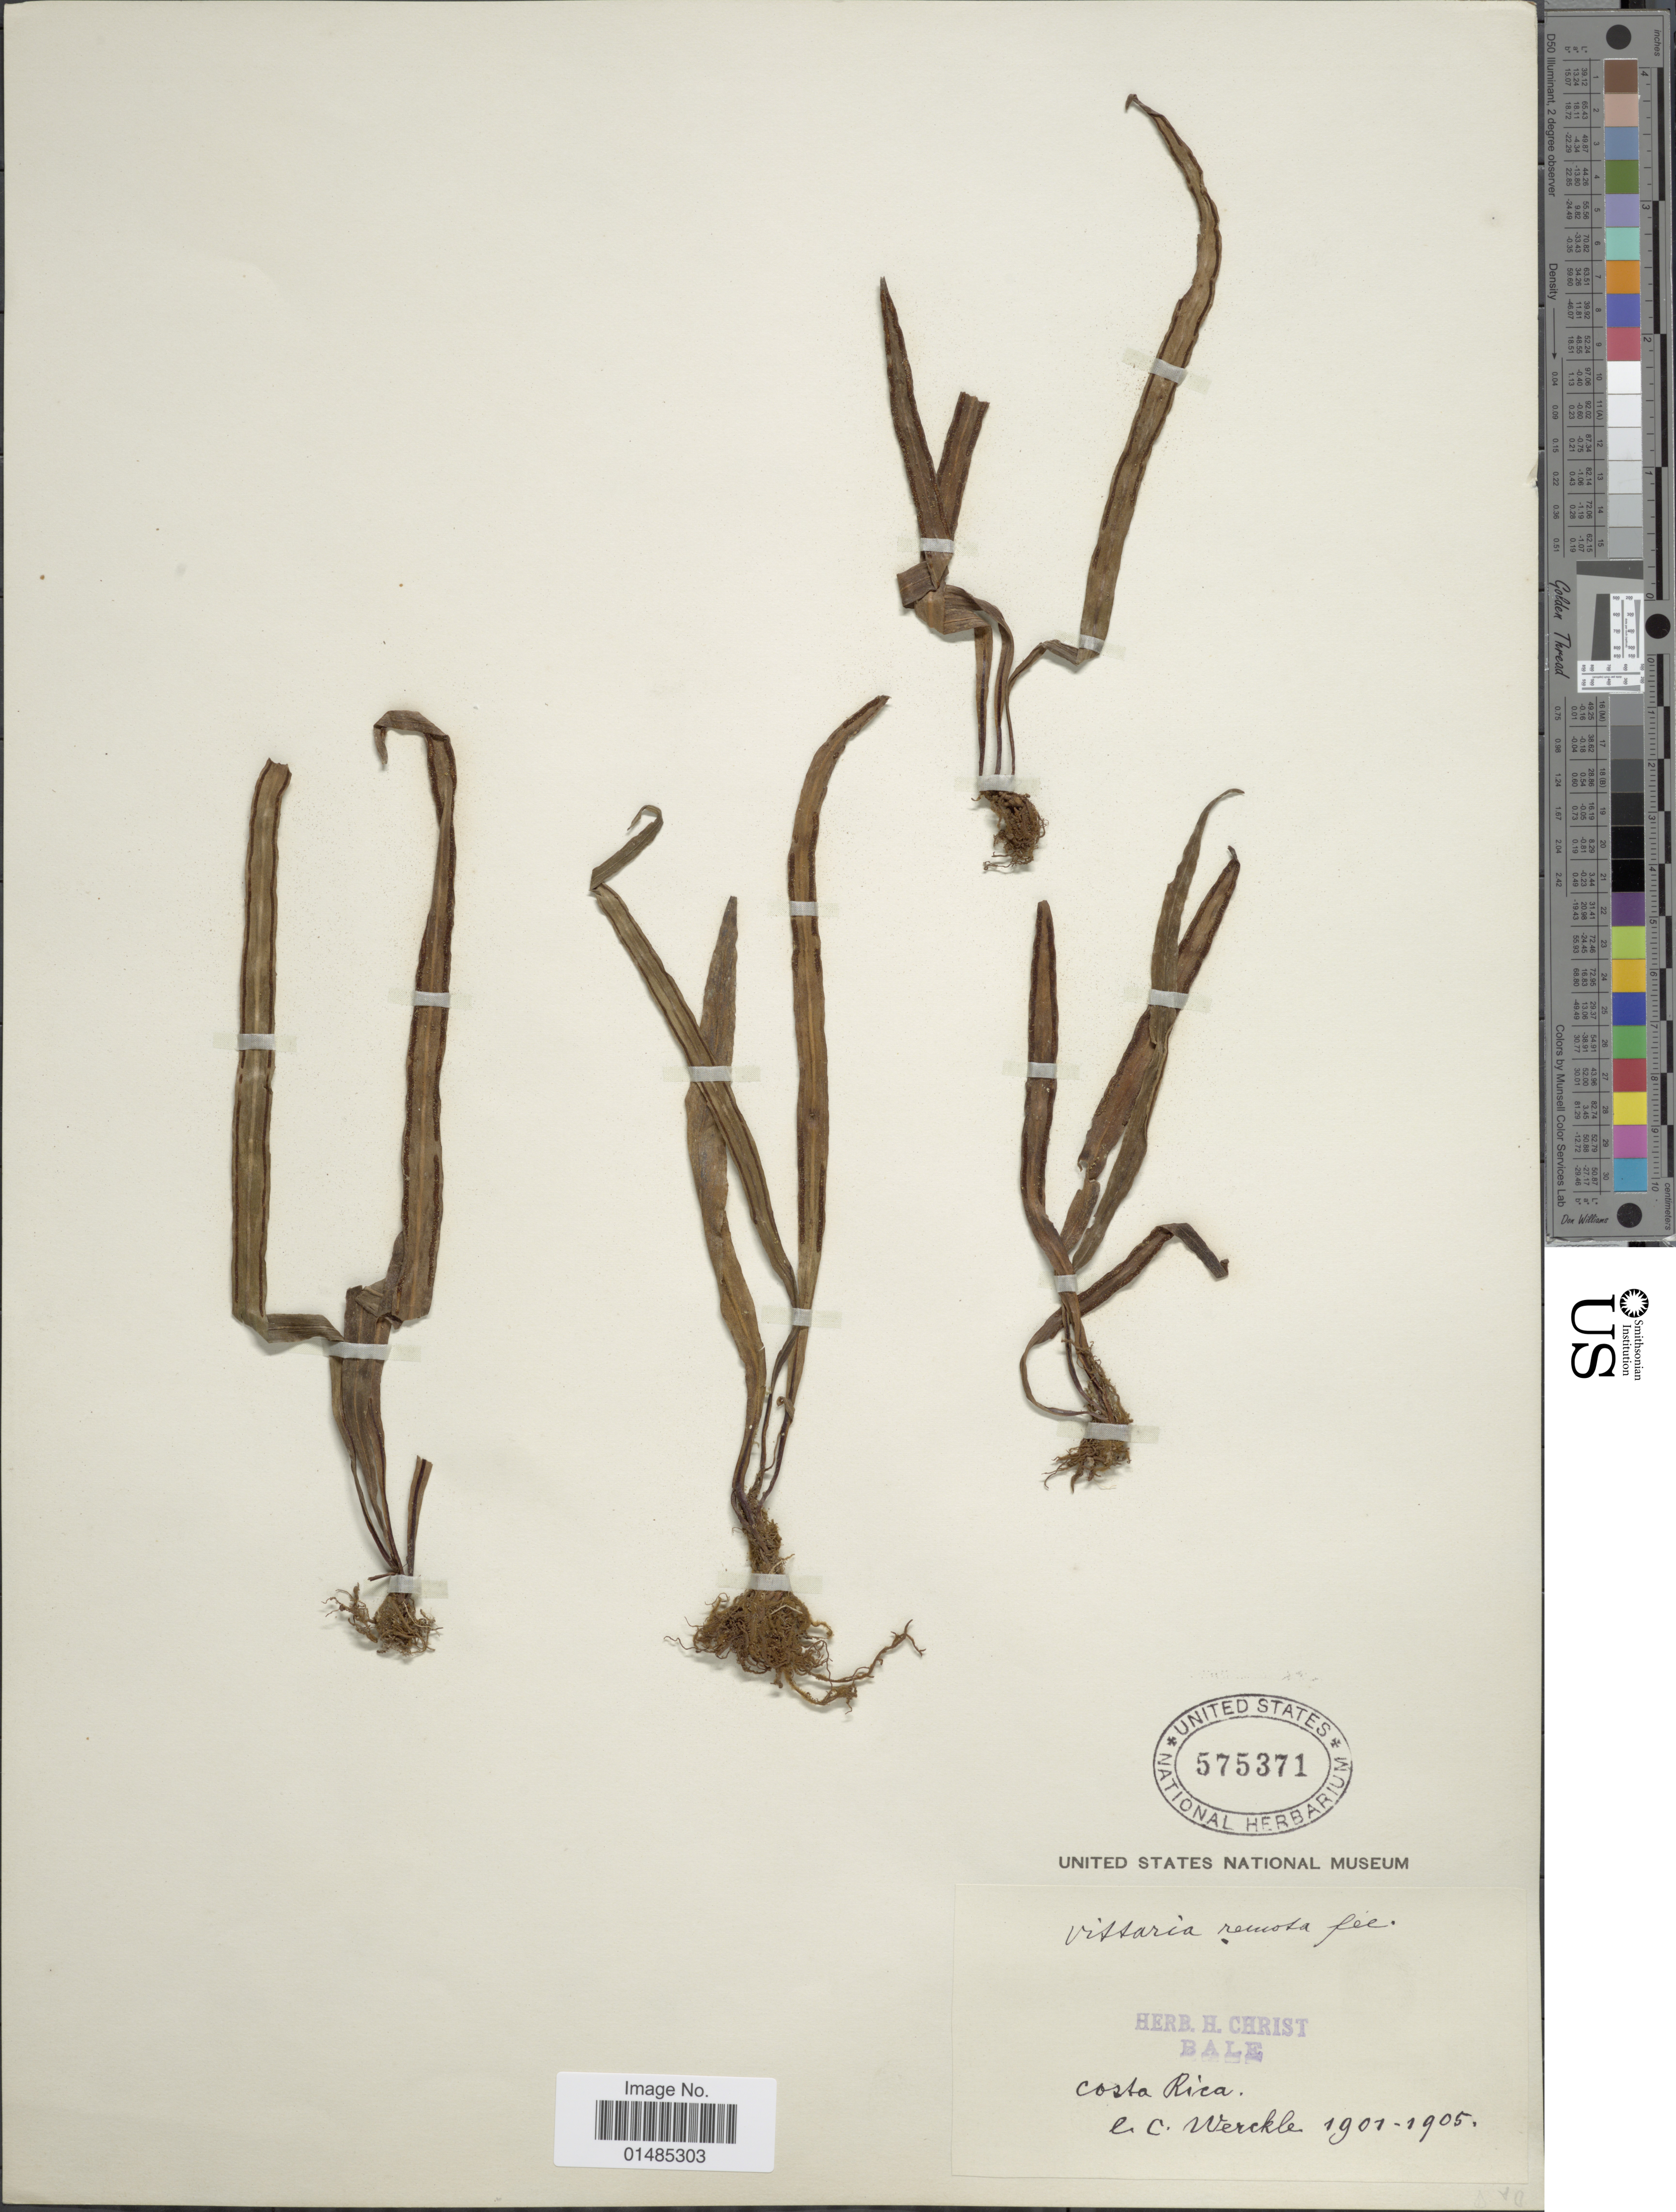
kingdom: Plantae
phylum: Tracheophyta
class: Polypodiopsida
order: Polypodiales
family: Pteridaceae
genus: Radiovittaria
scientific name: Radiovittaria remota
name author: (Fée) E.H. Crane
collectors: C. C Wercklé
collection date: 1901/1905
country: Costa Rica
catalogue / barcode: US 575371